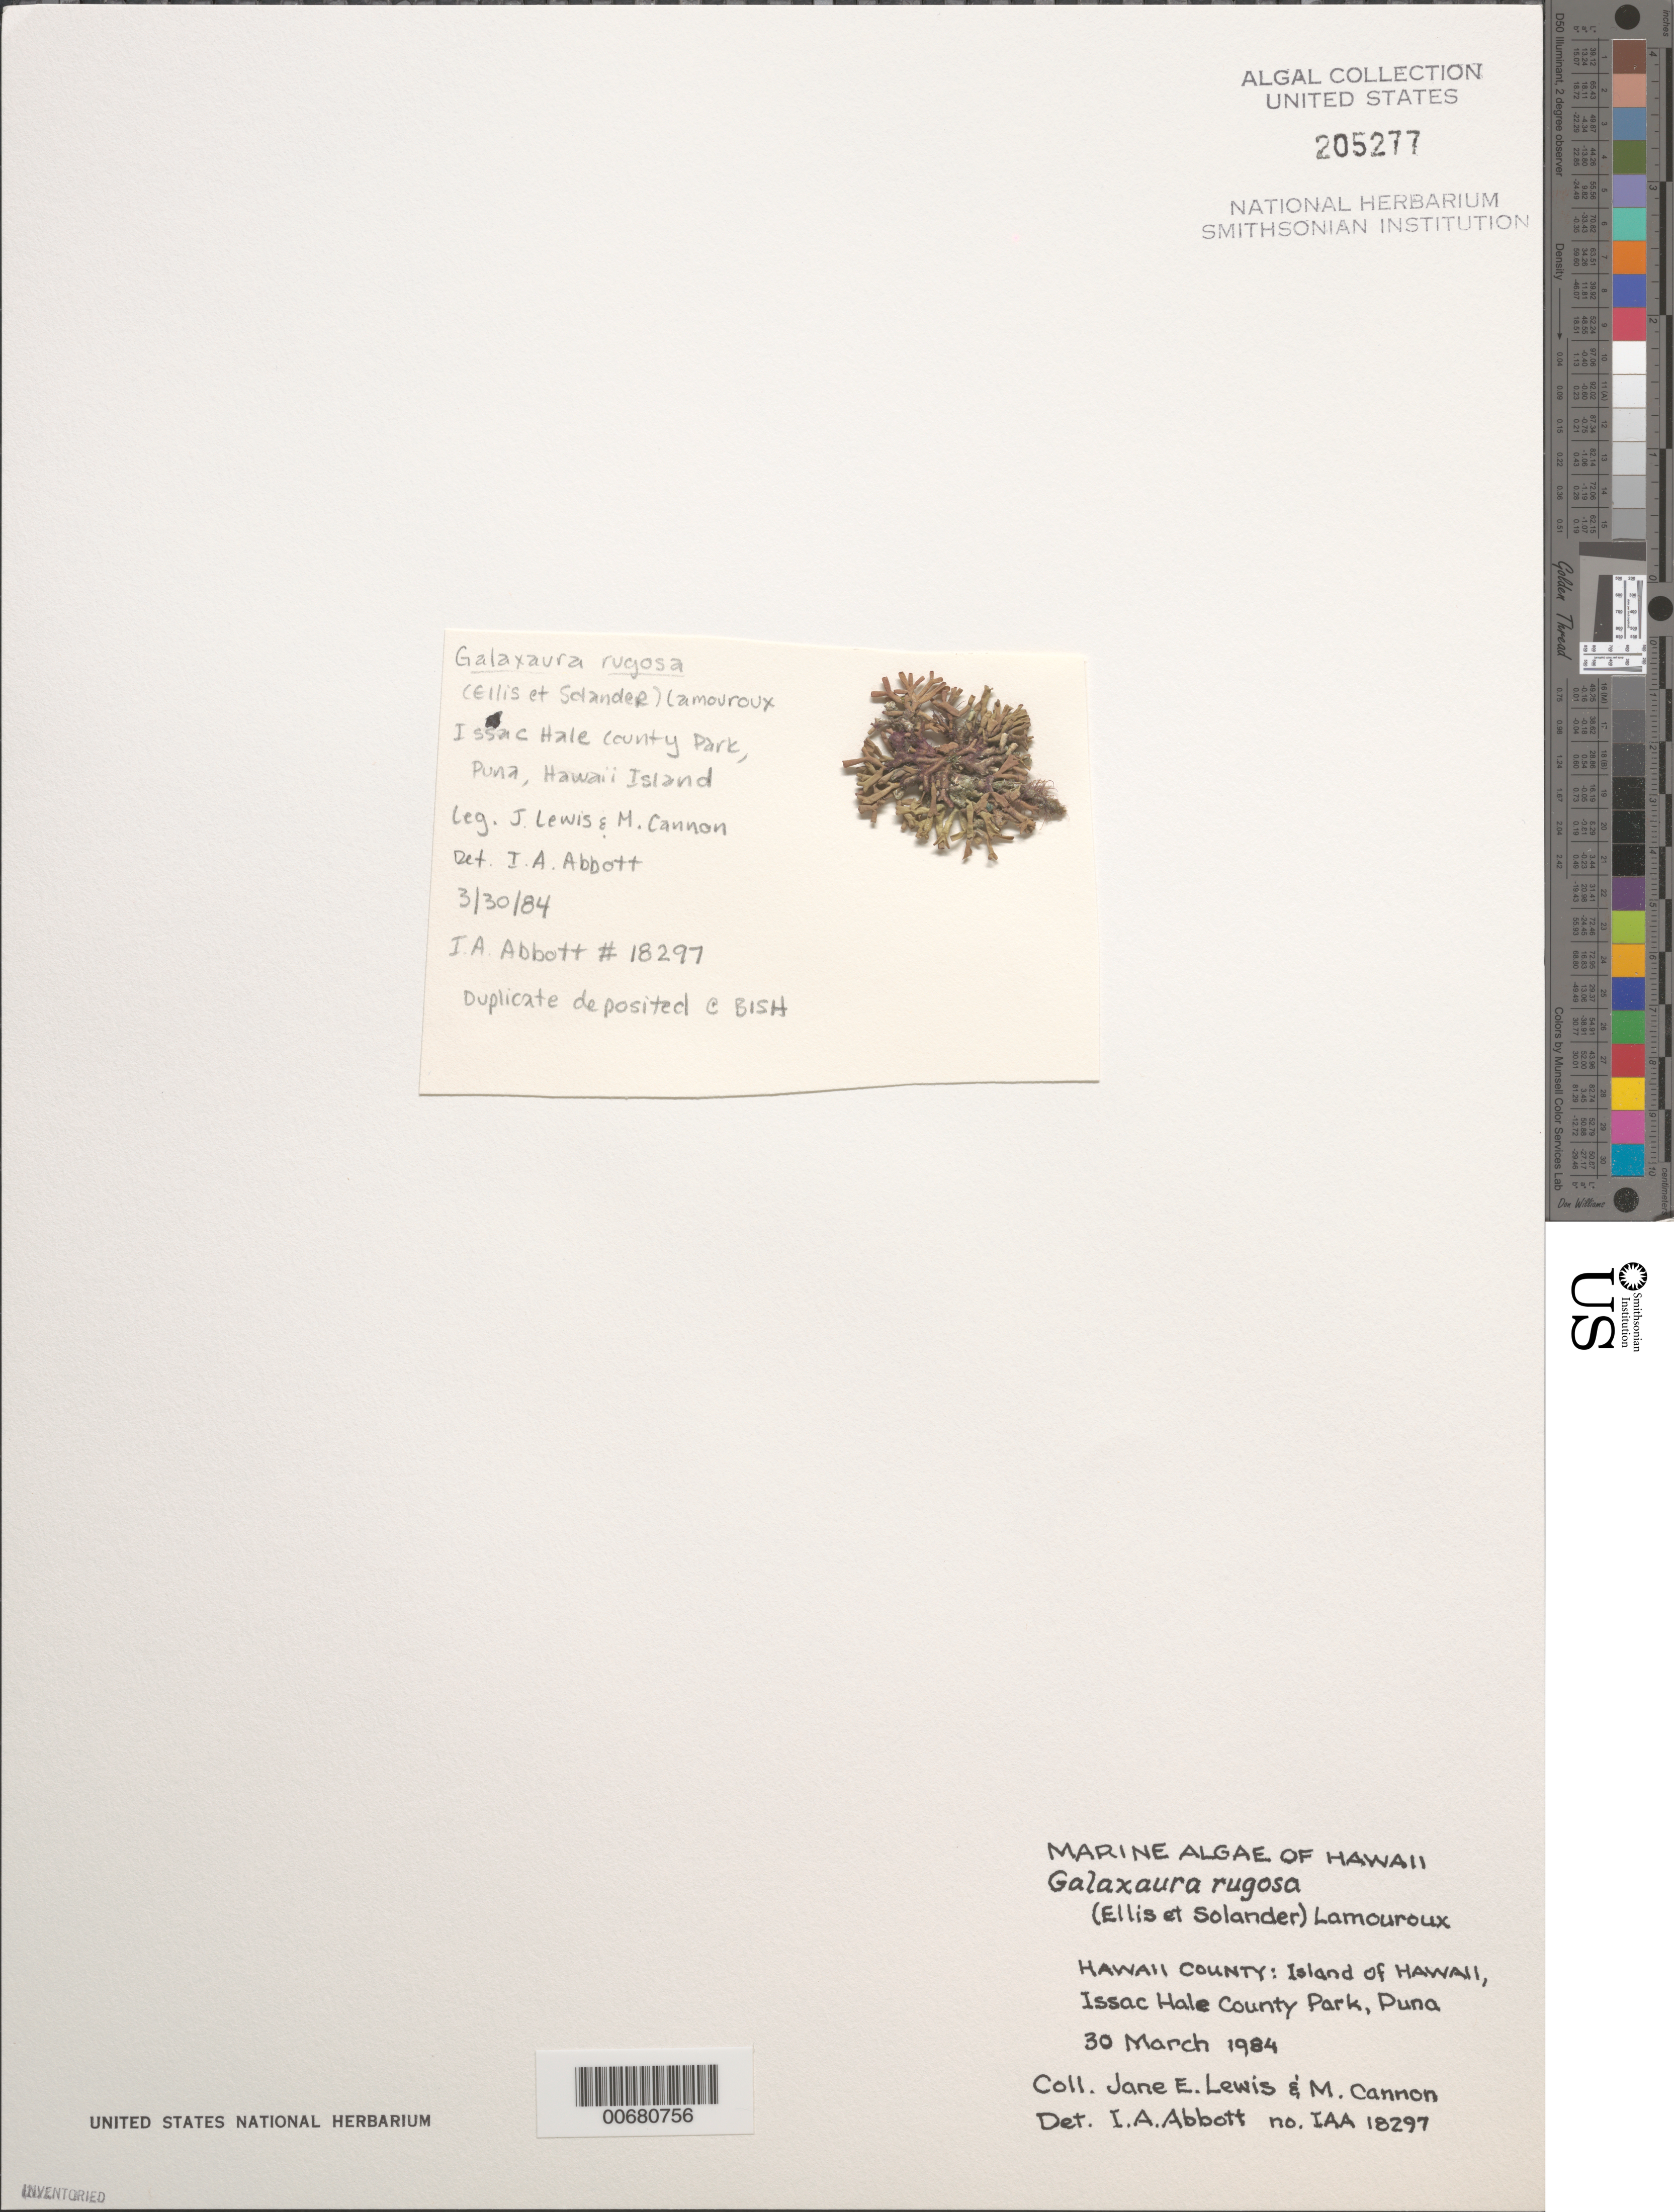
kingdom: Plantae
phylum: Rhodophyta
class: Florideophyceae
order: Nemaliales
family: Galaxauraceae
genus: Galaxaura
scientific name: Galaxaura rugosa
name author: (Ellis & Sol.) J.V.Lamouroux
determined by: Abbott, Isabella A.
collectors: J. Lewis & M. Cannon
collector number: IAA 18297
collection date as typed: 30 Mar 1984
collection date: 1984-03-30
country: United States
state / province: Hawaii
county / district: Hawaii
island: Hawaii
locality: Isaac Hale County Park, Puna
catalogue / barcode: US 205277